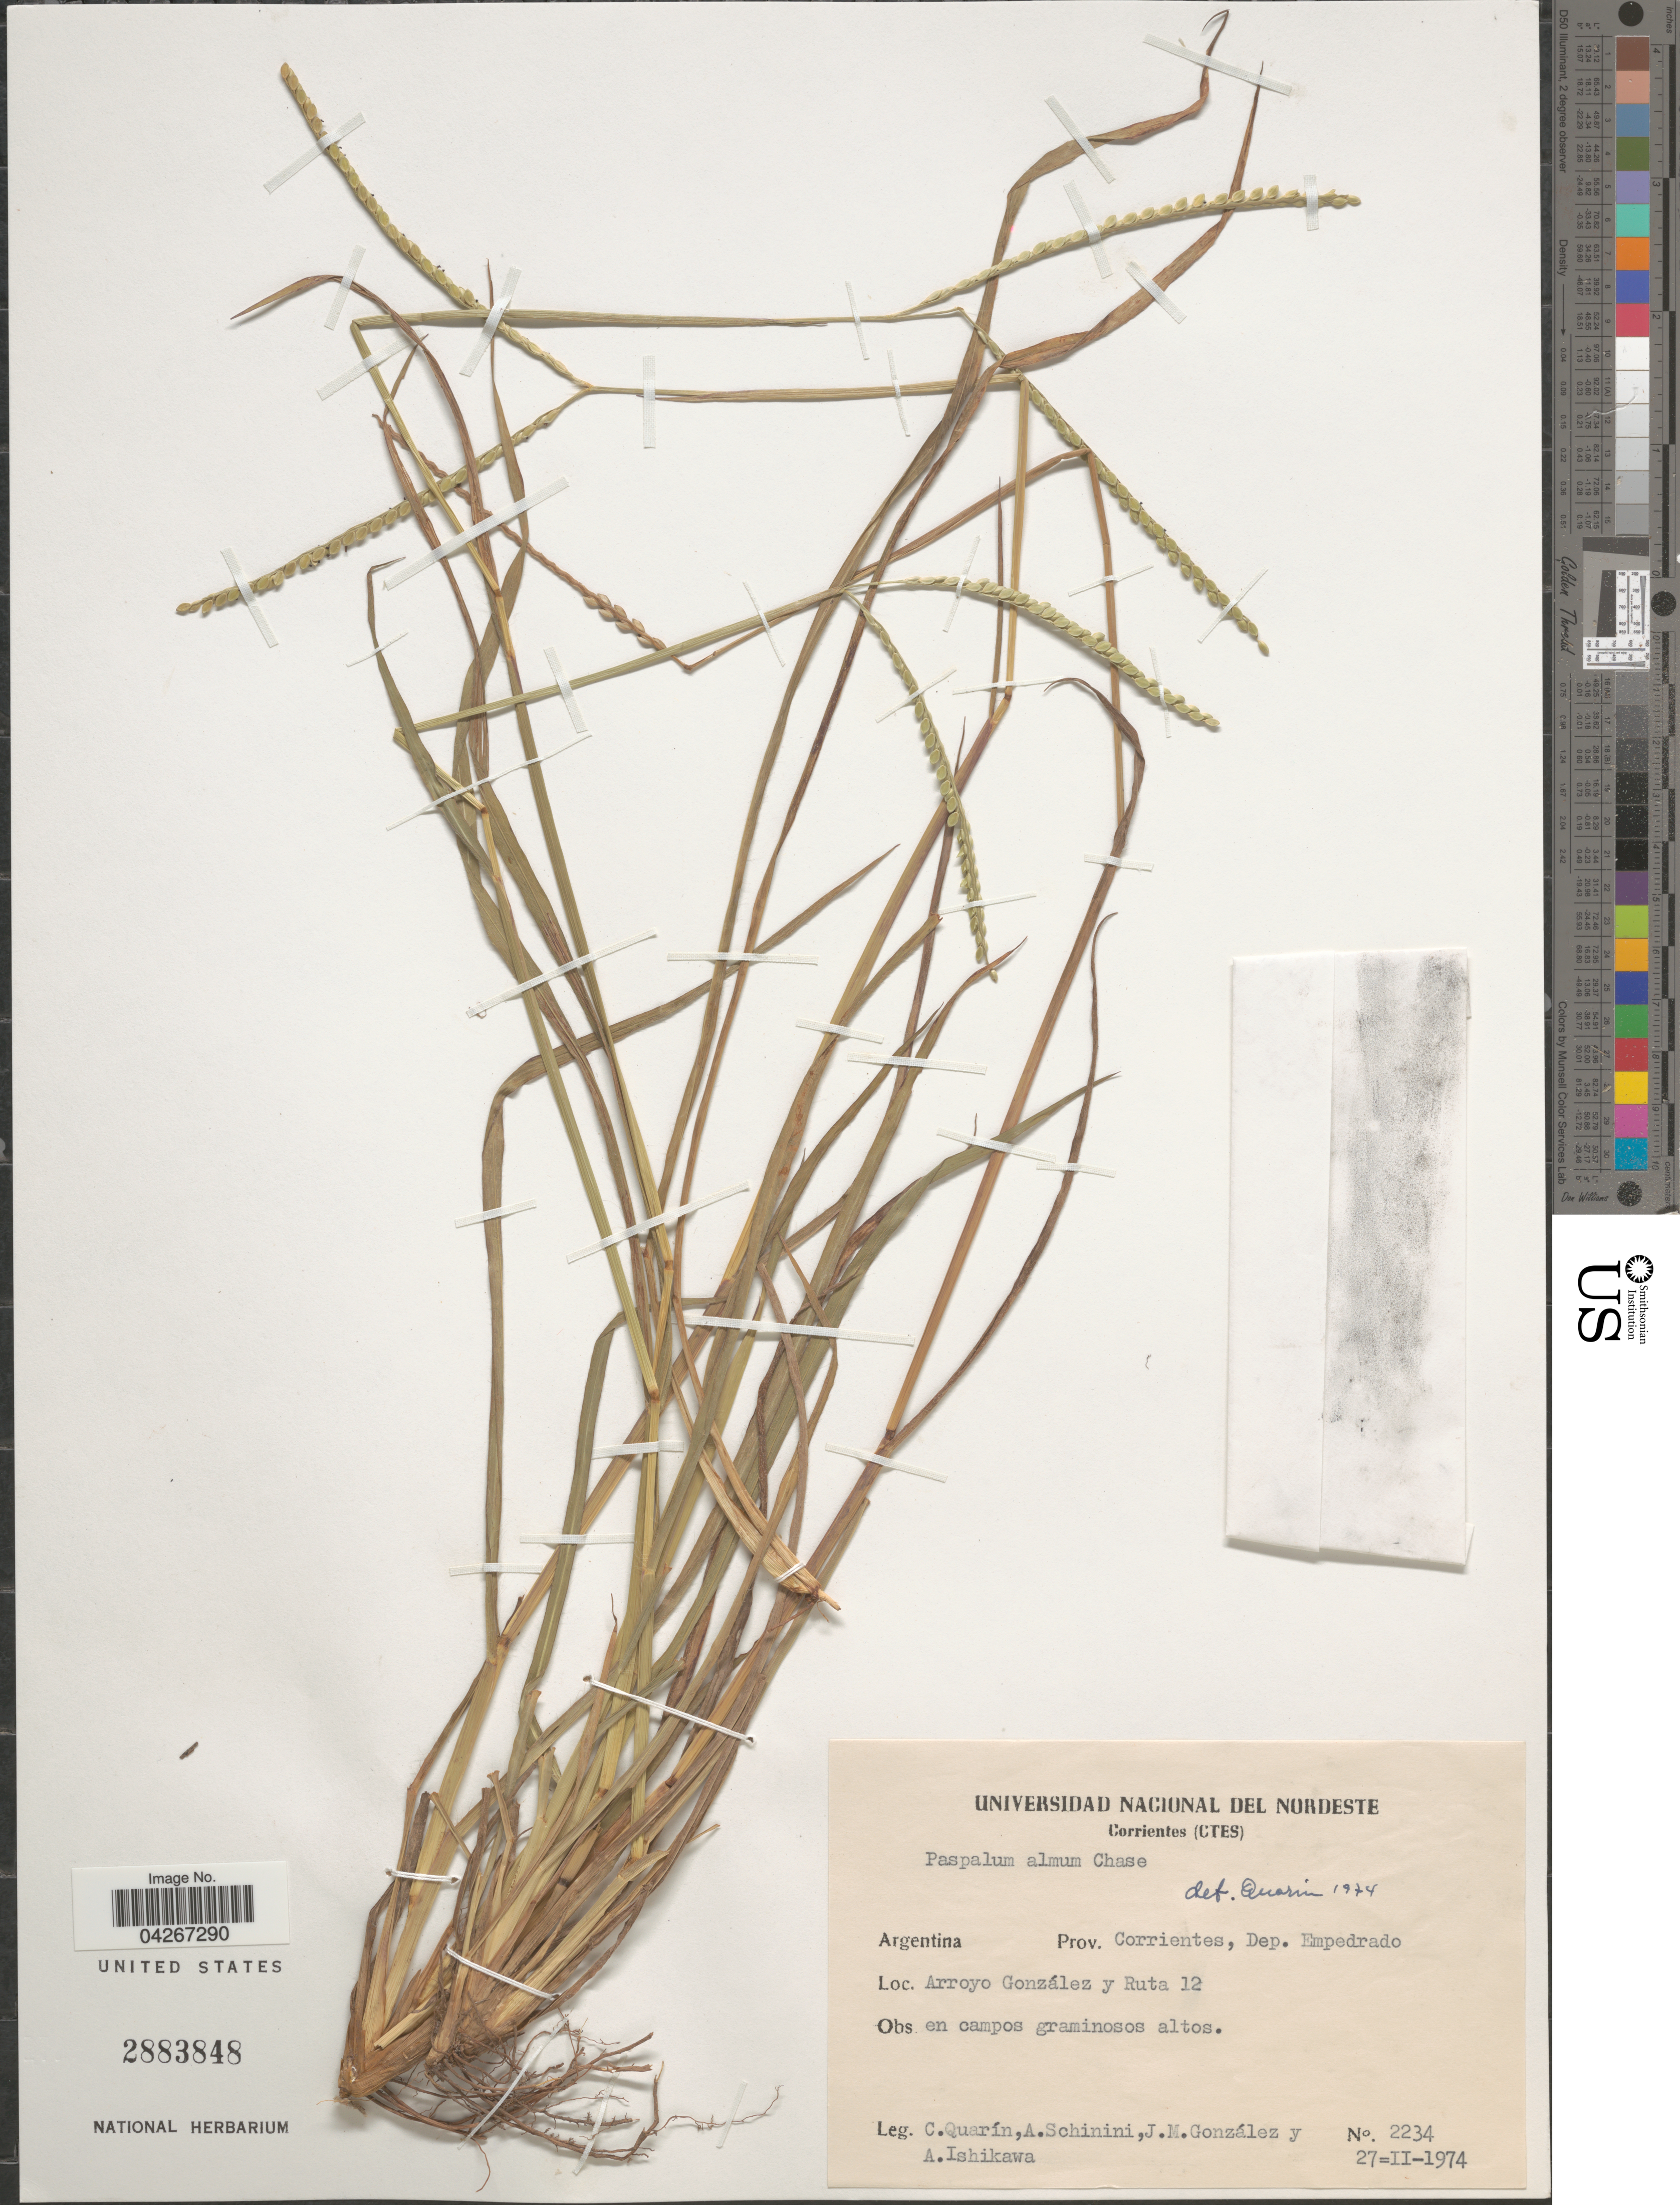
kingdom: Plantae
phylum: Tracheophyta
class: Liliopsida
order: Poales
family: Poaceae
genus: Paspalum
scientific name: Paspalum almum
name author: Chase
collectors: C. Quarín, A. Schinini, J. M. Gonzalez & A. Ishikawa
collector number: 2234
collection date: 1974-02-27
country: Argentina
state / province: Corrientes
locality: Dep. Empedrado. Arroyo González y Ruta 12.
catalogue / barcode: US 2883848